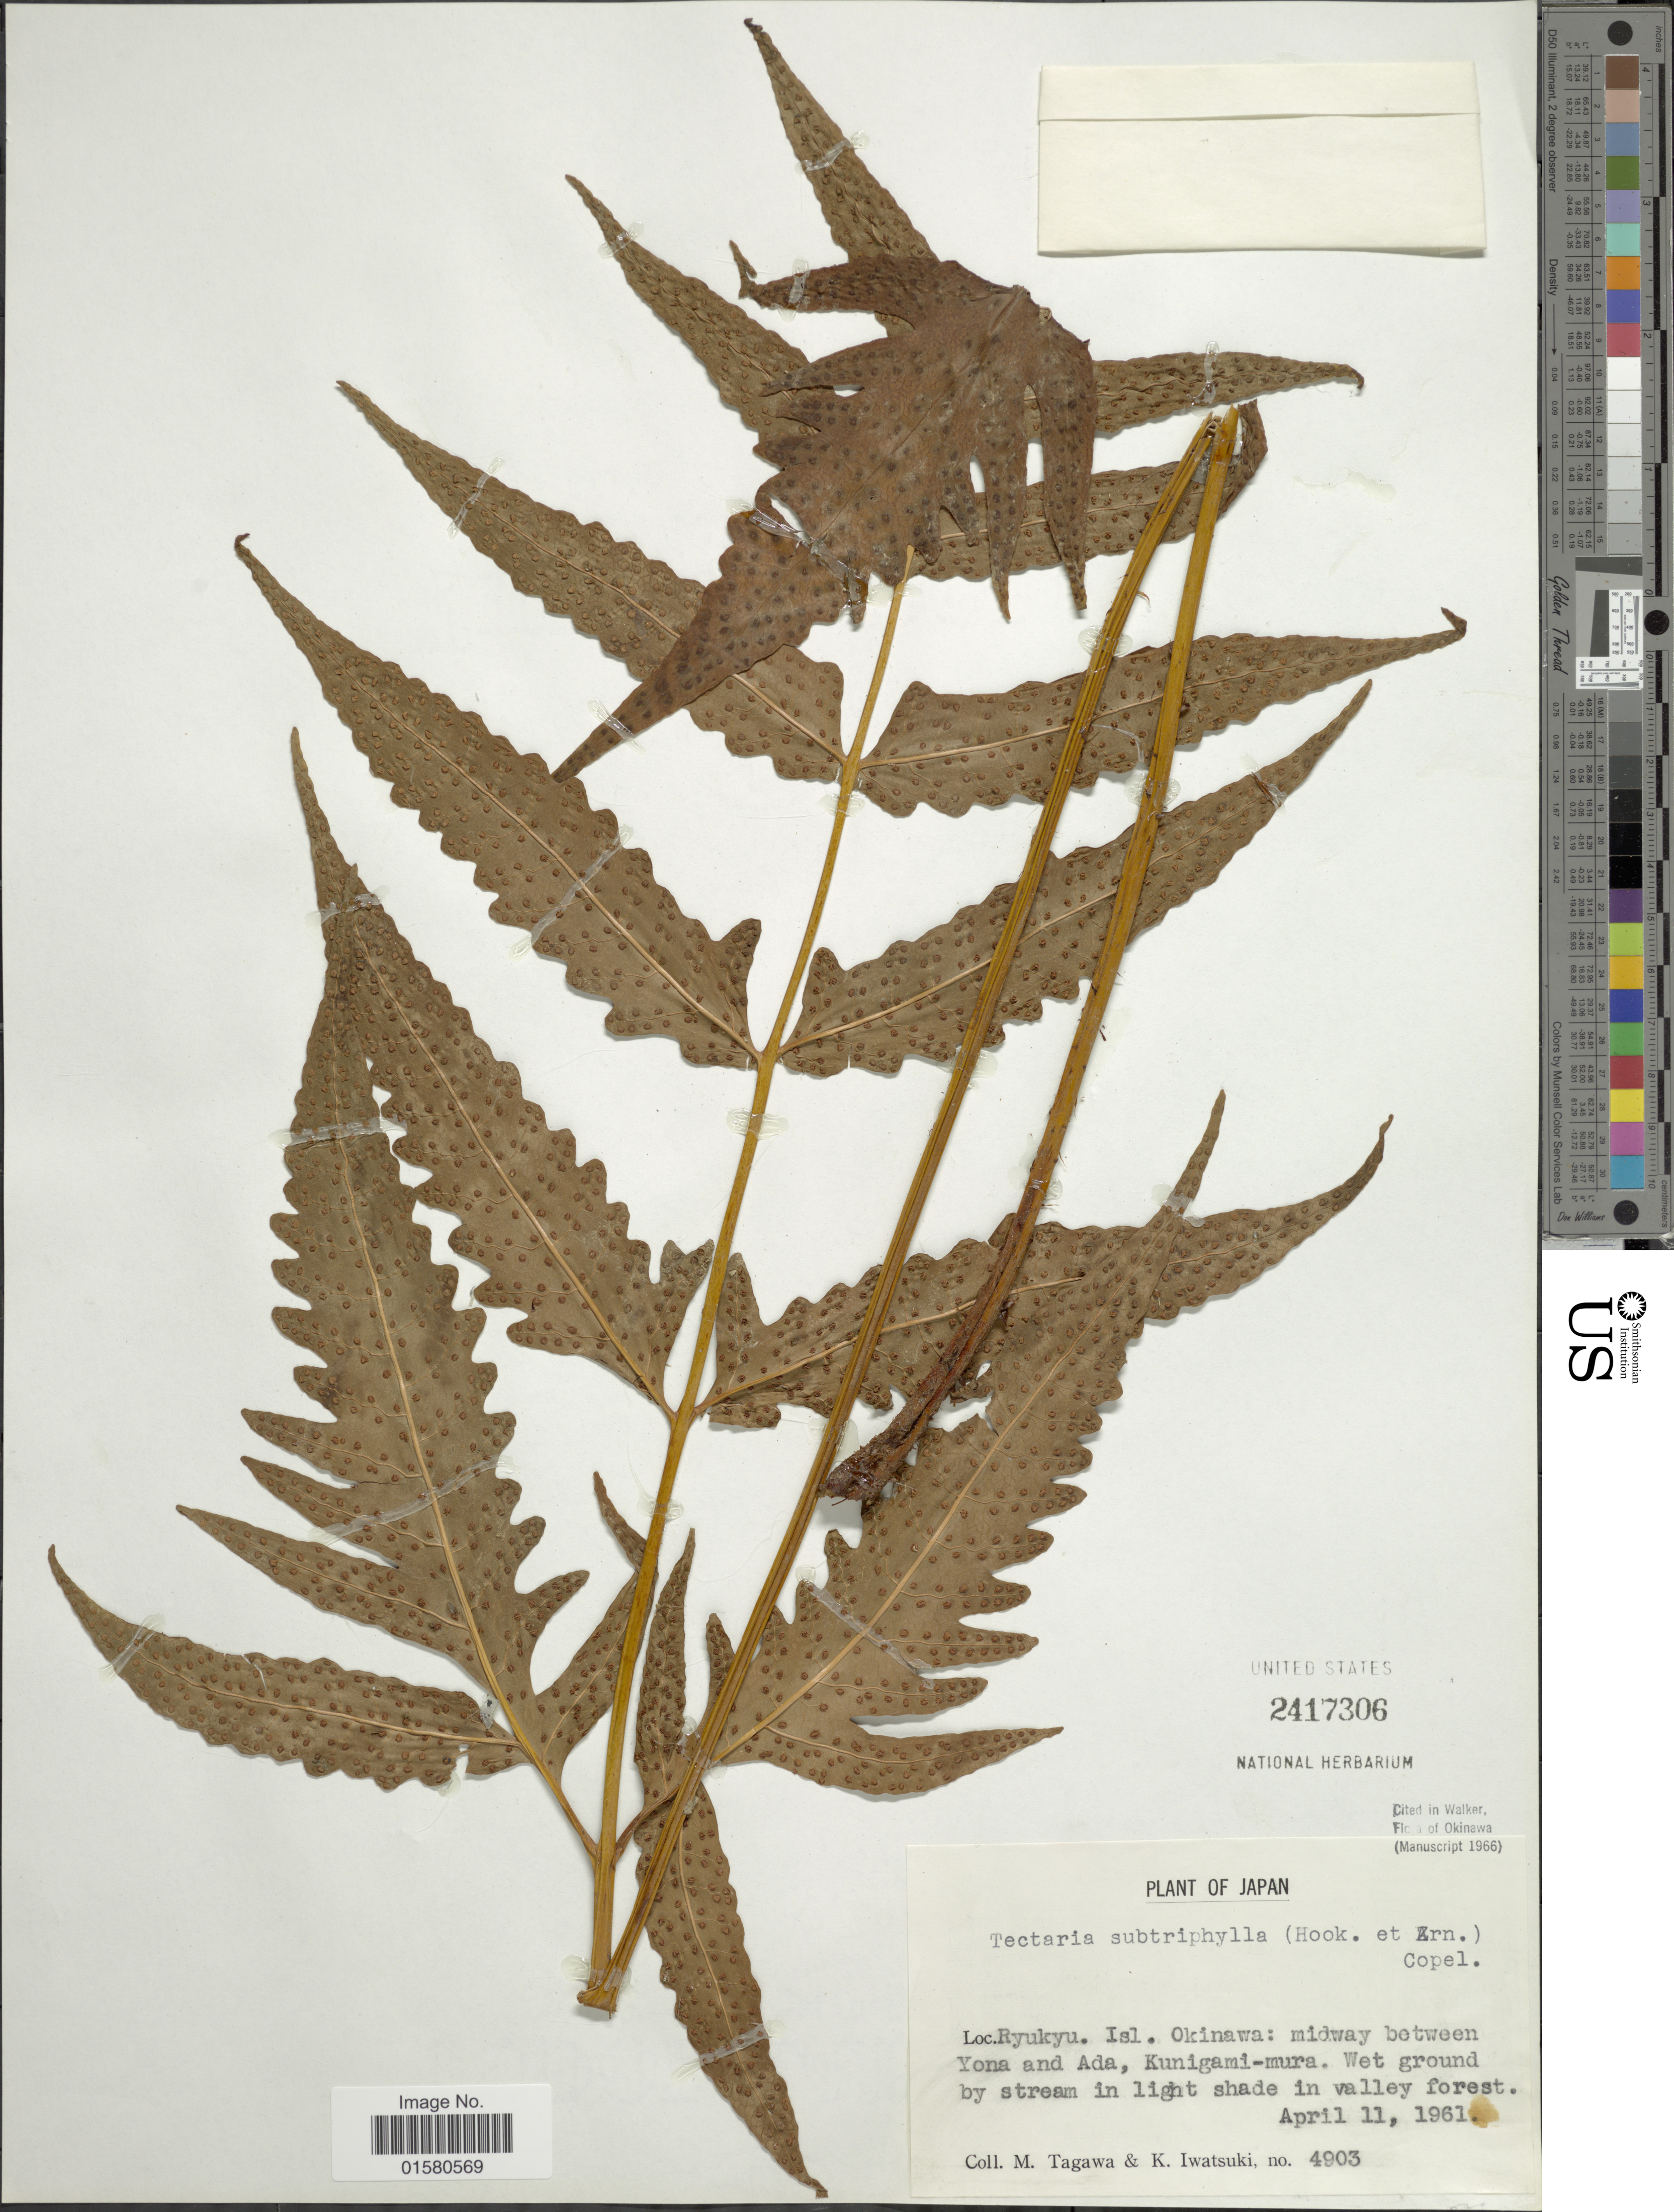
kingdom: Plantae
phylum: Tracheophyta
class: Polypodiopsida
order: Polypodiales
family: Tectariaceae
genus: Tectaria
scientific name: Tectaria subtriphylla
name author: (Hook. & Arn.) Copel.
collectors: M. Tagawa & K. Iwatsuki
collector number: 4903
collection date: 1961-04-11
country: Japan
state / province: Okinawa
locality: Ryukyu, Isl, Okinawa, Midway between Yona and ada, Kunigami-mura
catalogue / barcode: US 2417306